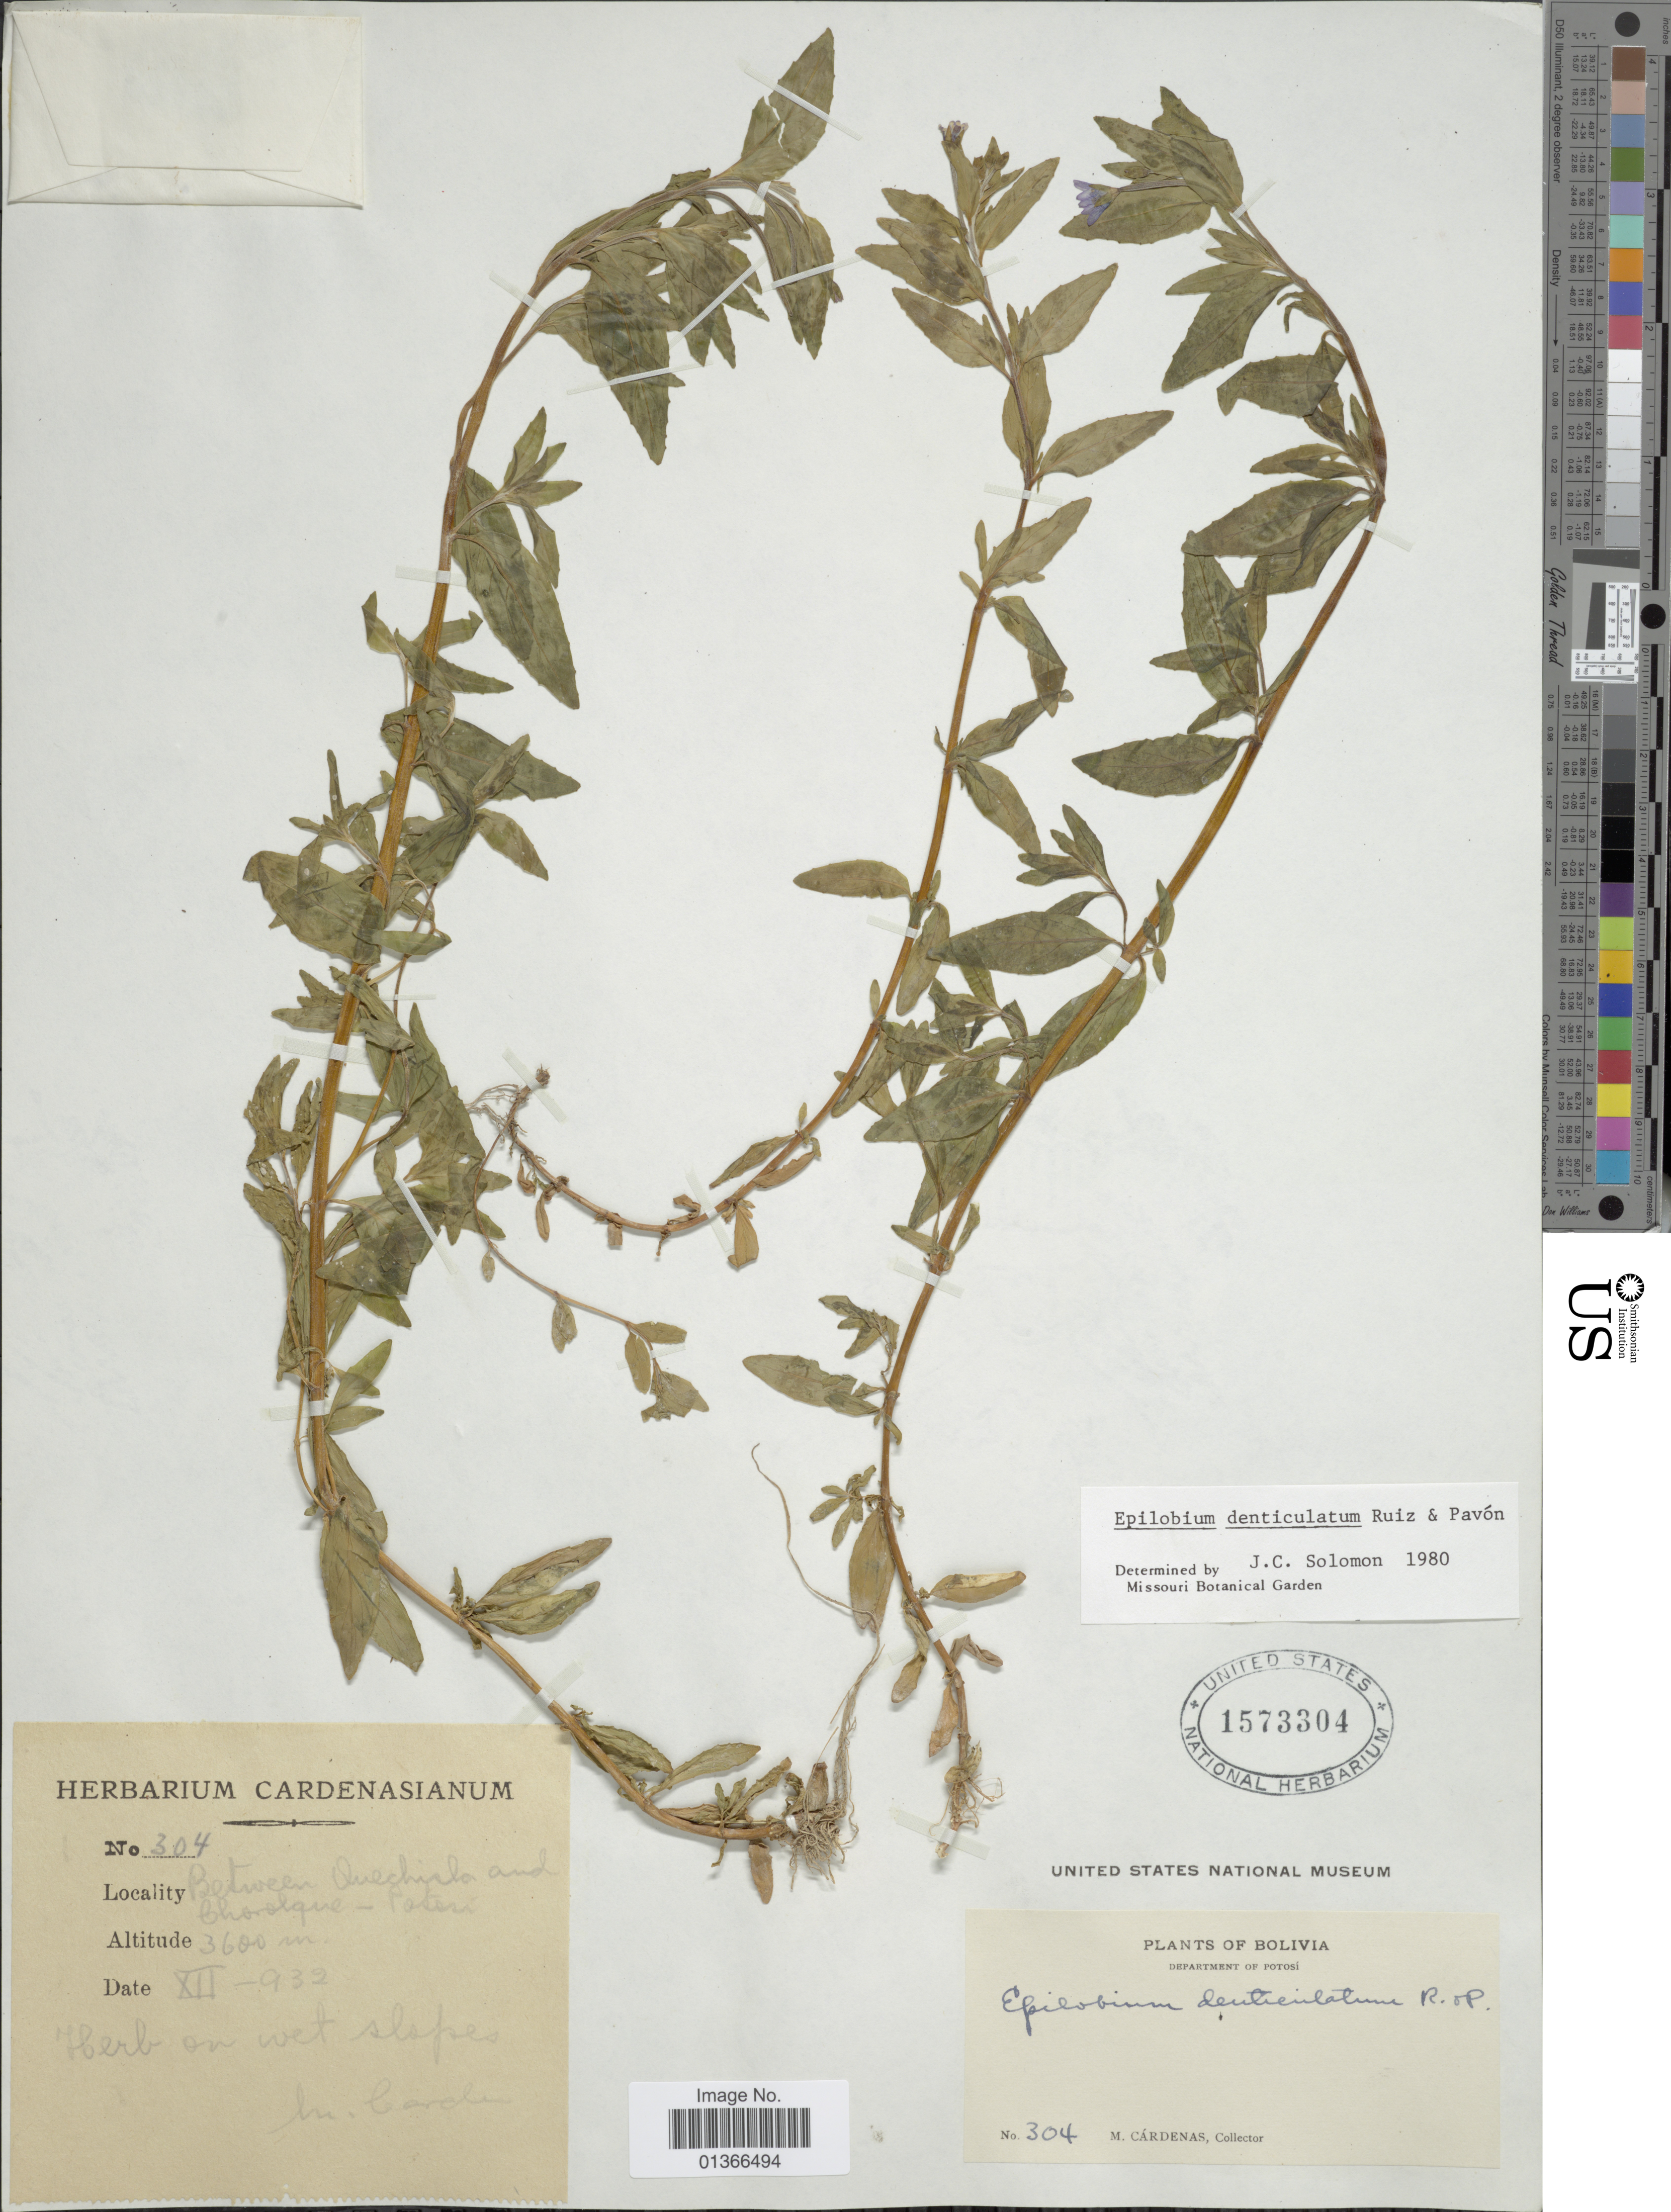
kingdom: Plantae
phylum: Tracheophyta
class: Magnoliopsida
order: Myrtales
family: Onagraceae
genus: Epilobium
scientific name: Epilobium denticulatum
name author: Ruiz & Pav.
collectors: M. Cárdenas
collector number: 304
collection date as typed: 932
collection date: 1932-12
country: Bolivia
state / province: Potosi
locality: Between Quechisla and Chorolque. On wet slope.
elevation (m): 3600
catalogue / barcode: US 1573304